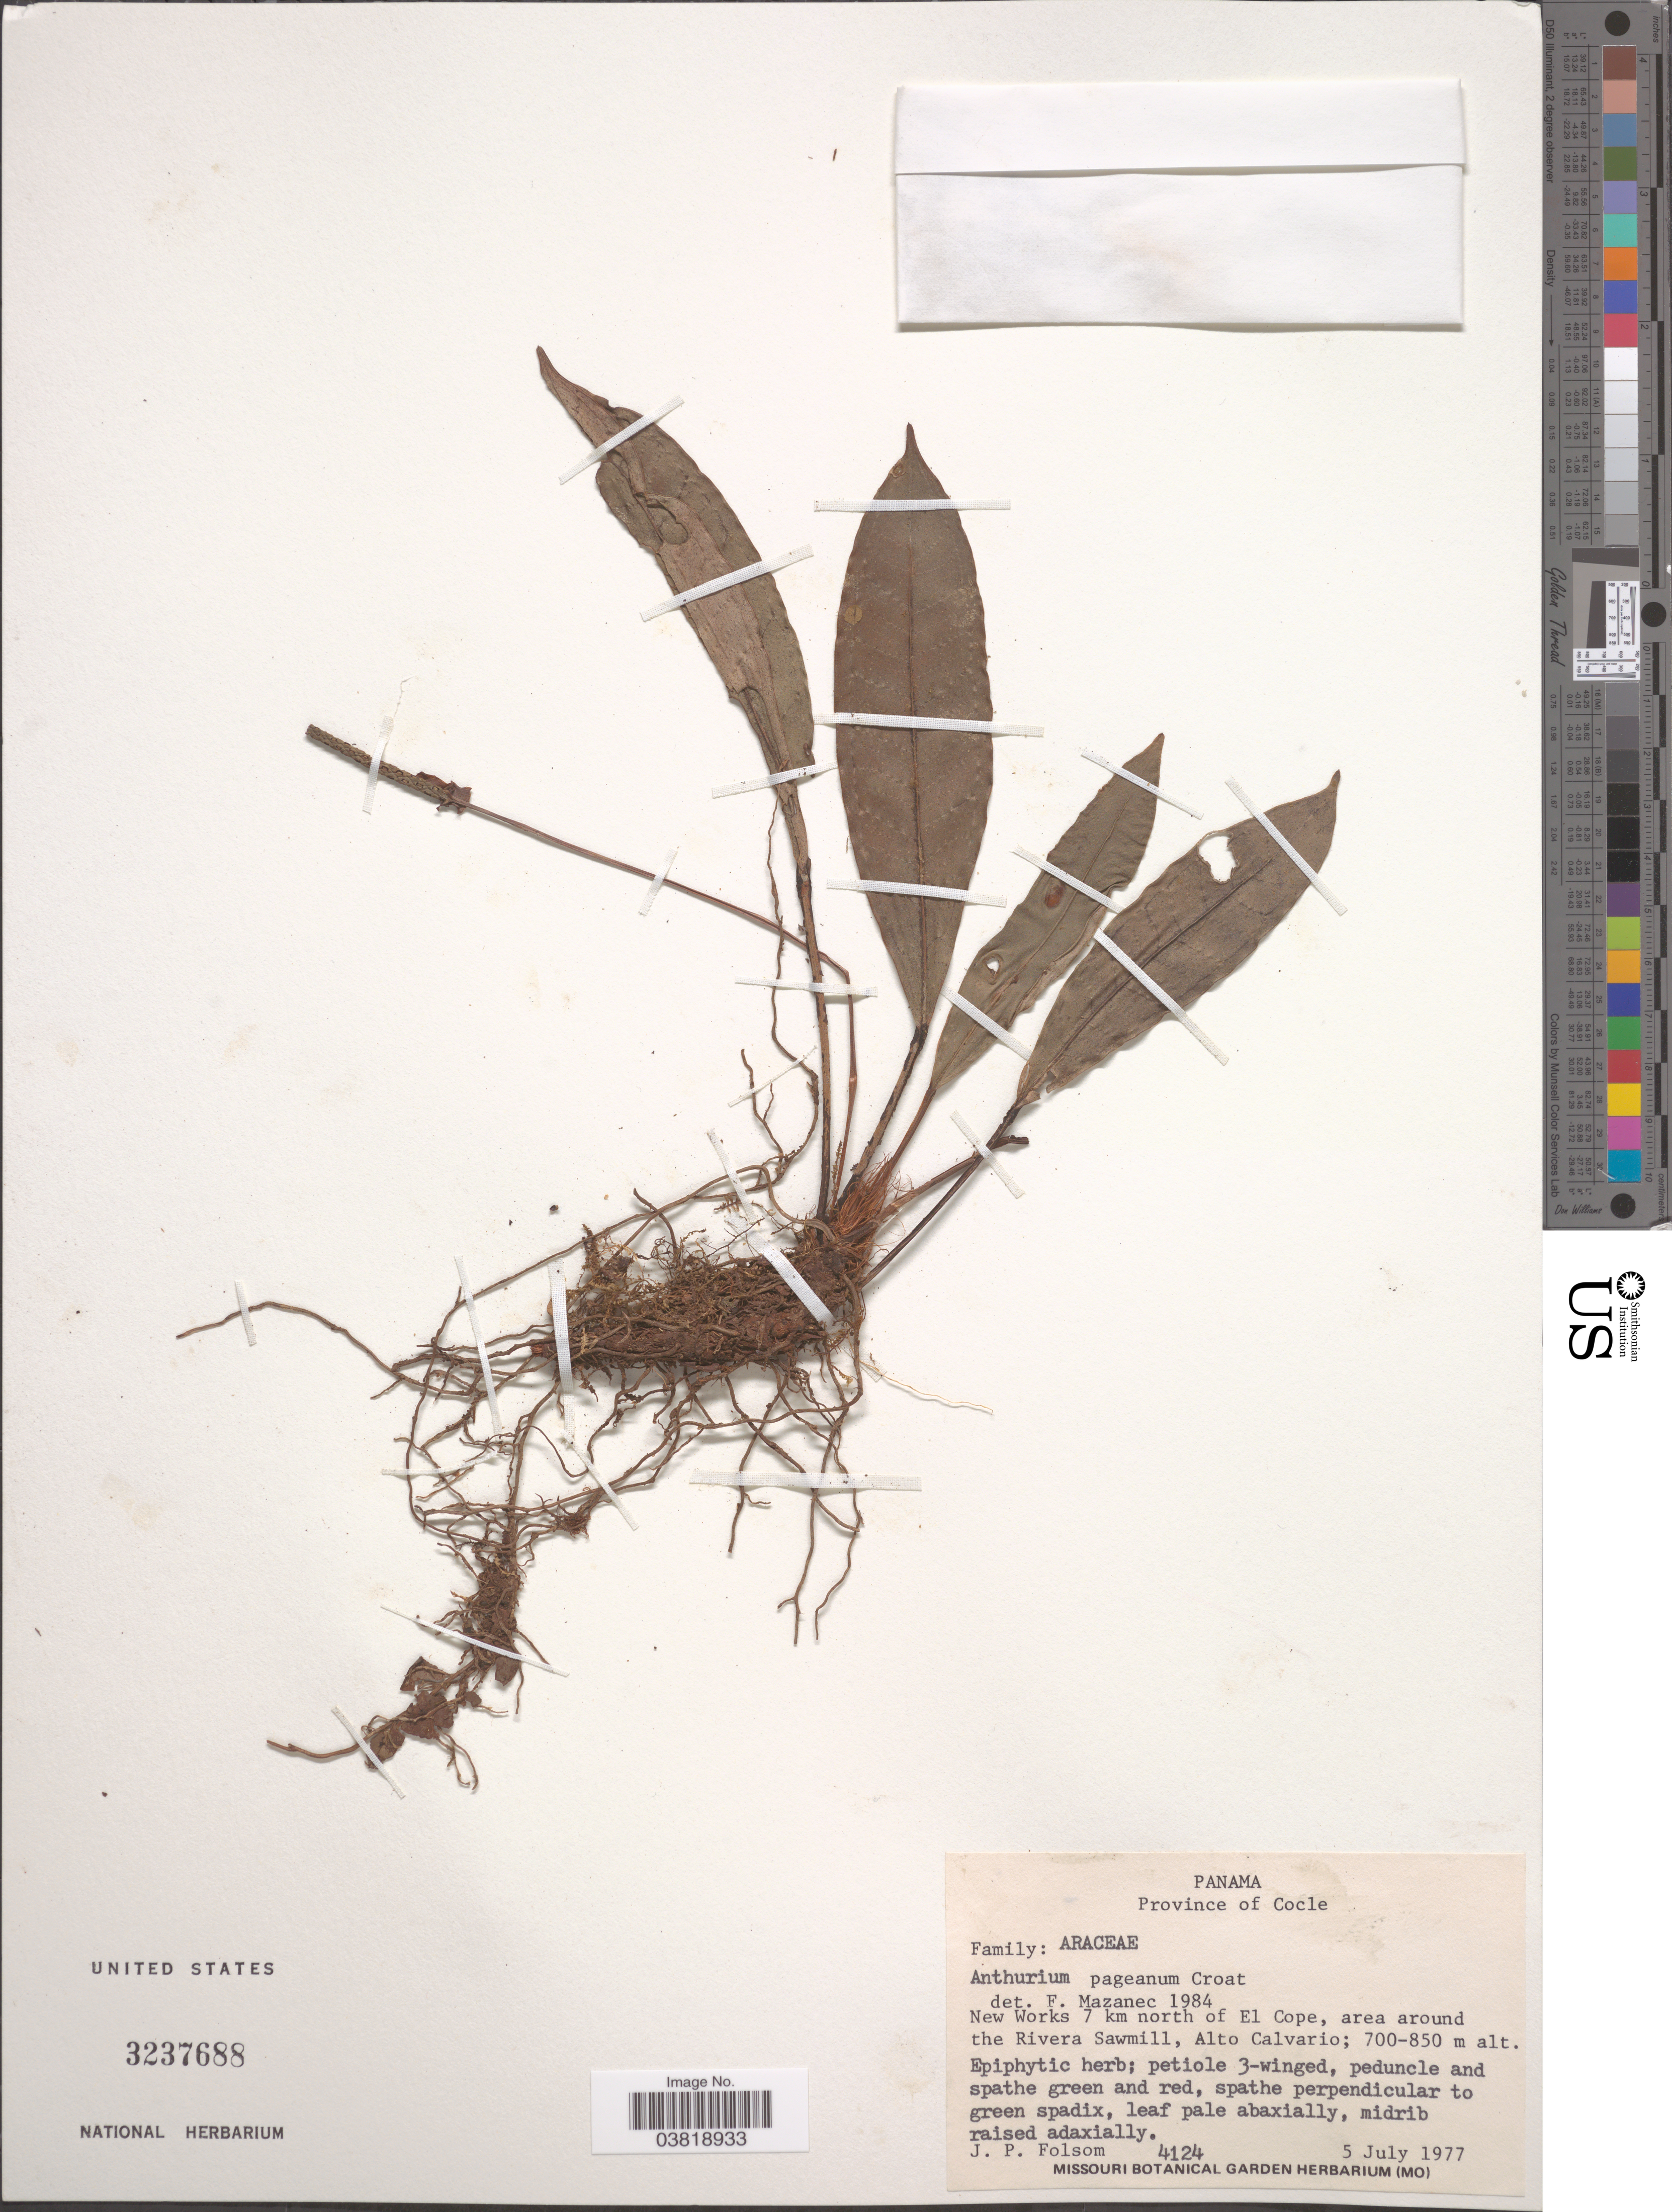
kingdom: Plantae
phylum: Tracheophyta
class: Liliopsida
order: Alismatales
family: Araceae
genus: Anthurium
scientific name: Anthurium pageanum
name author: Croat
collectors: J. P. Folsom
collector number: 4124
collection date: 1977-07-05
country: Panama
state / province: Cocle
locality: New Works 7 km north of El Cope, area around the Rivera Sawmill, Alto Calvario.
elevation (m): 700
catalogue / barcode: US 3237688